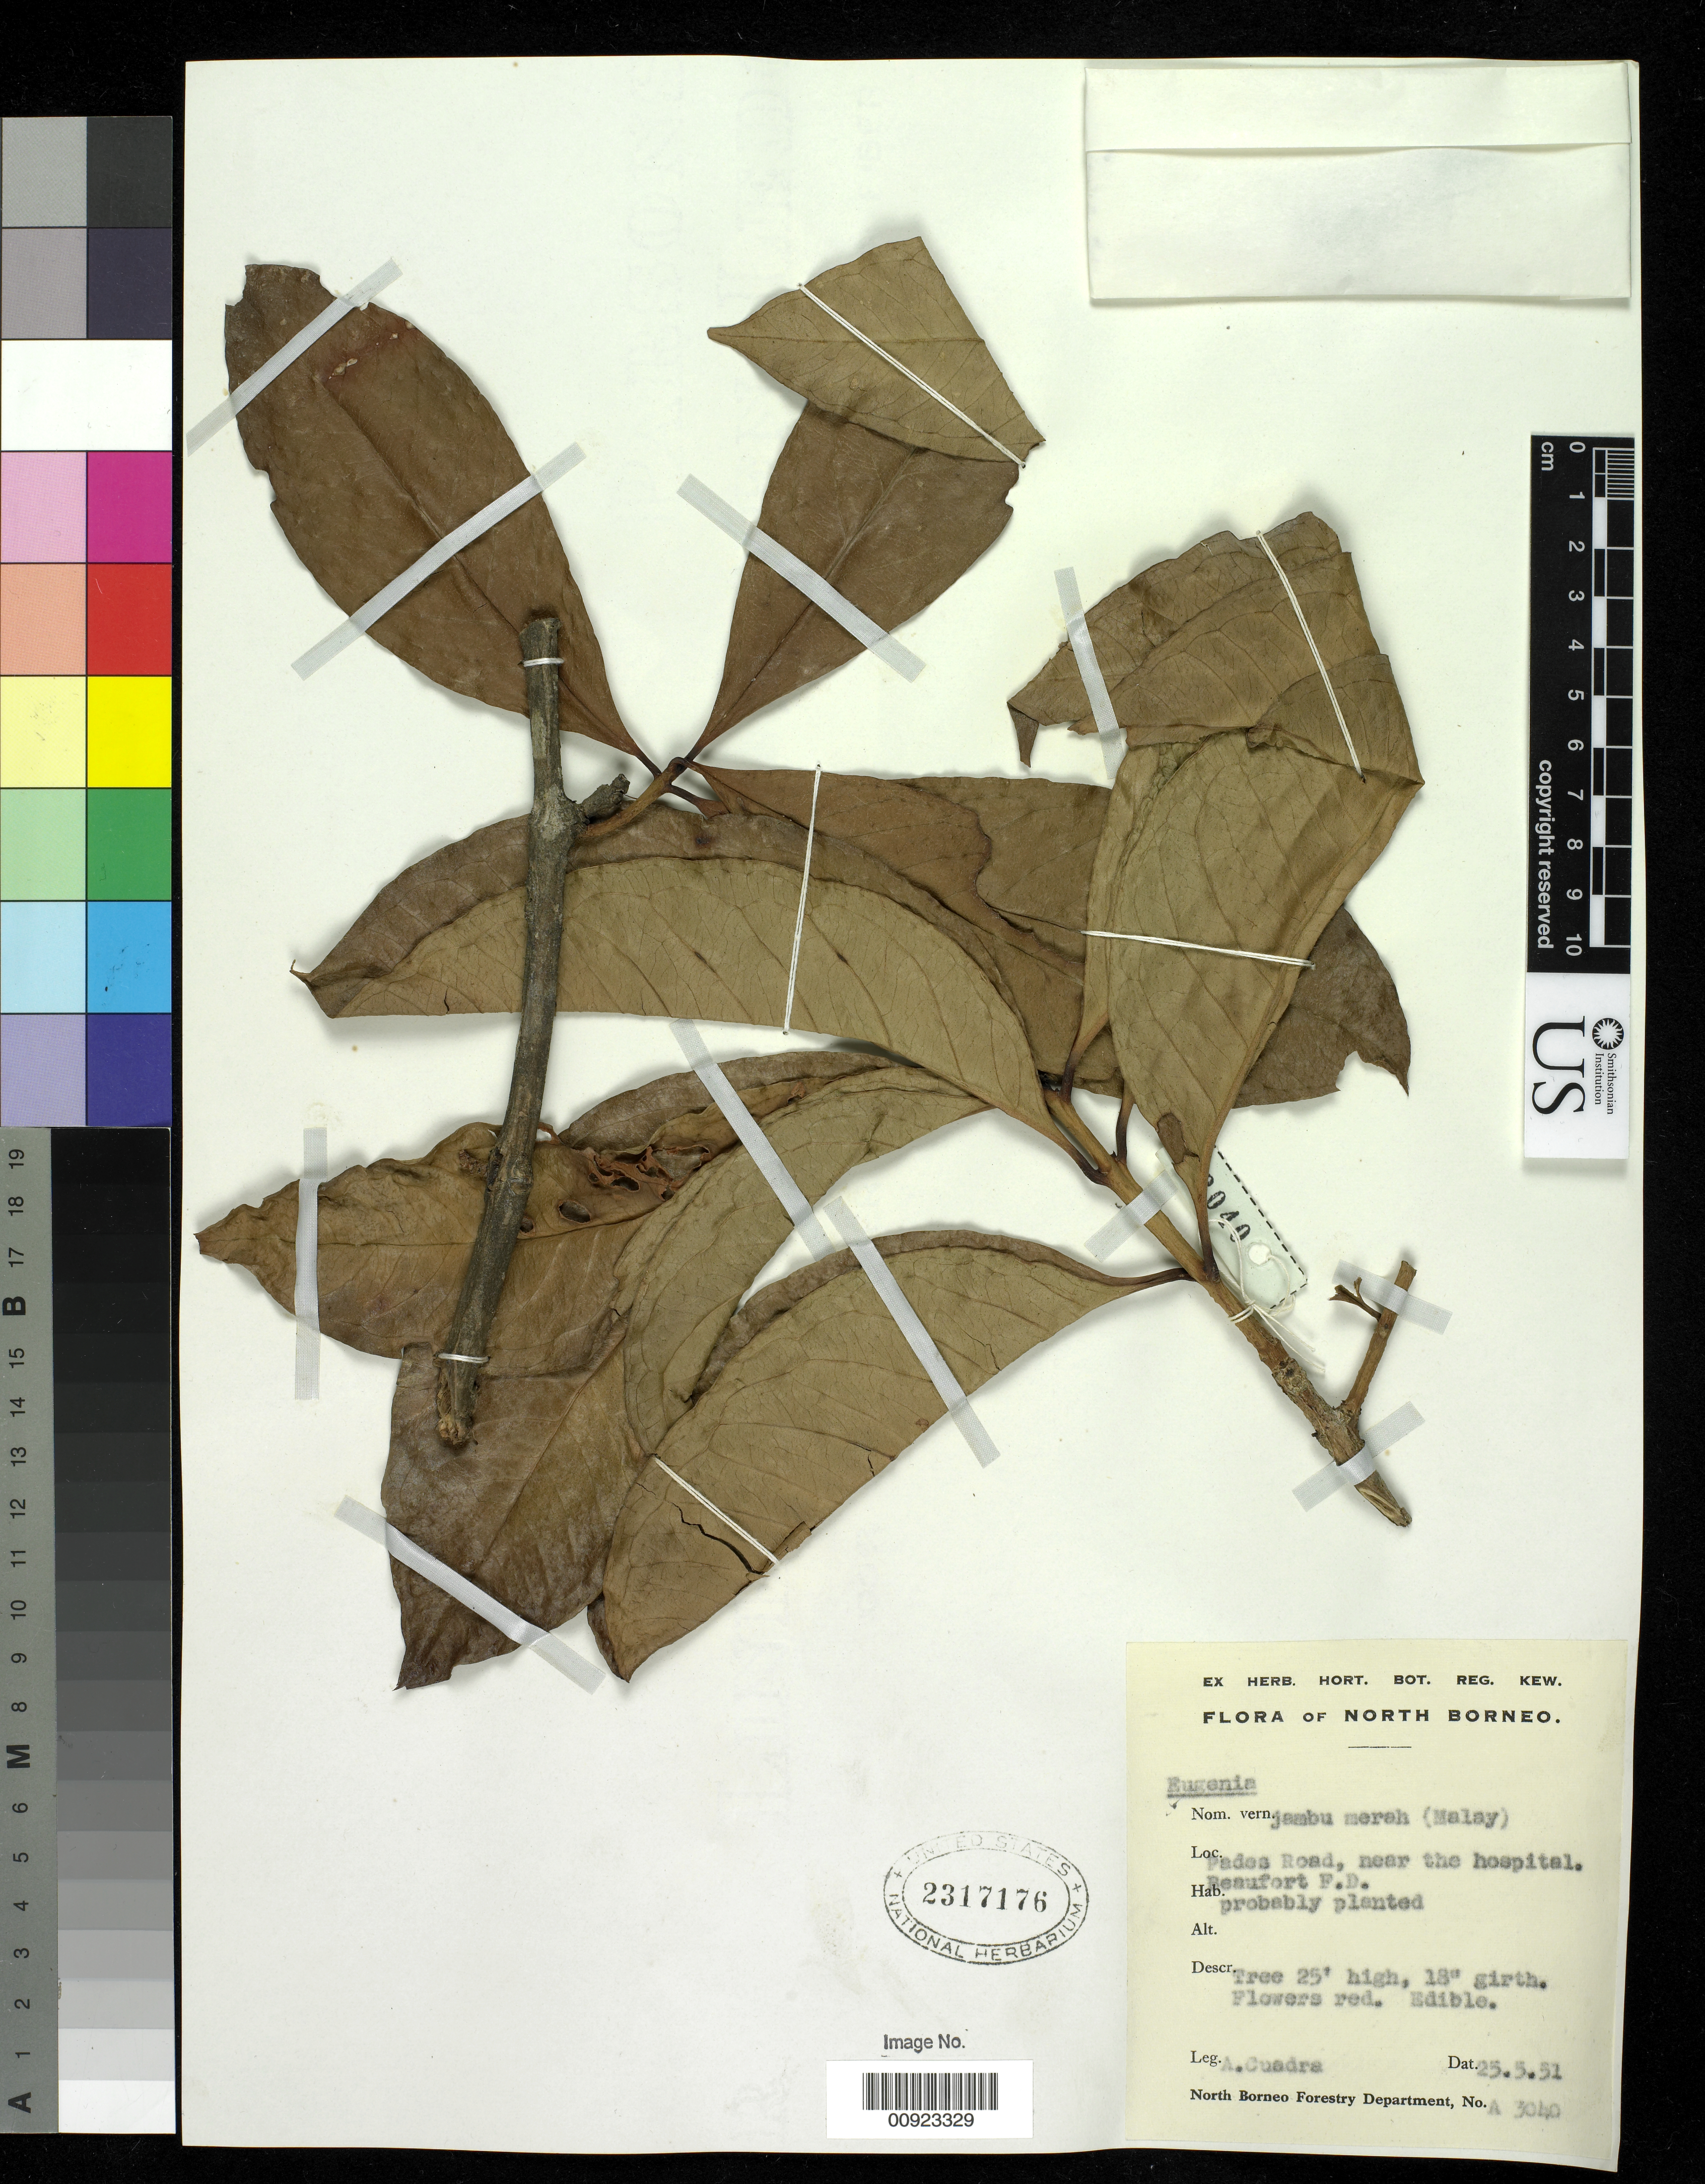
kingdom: Plantae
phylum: Tracheophyta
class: Magnoliopsida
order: Myrtales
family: Myrtaceae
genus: Syzygium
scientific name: Syzygium malaccense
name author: (L.) Merr. & L.M. Perry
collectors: A. Cuadra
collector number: A 3040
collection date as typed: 25 May 1951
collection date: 1951-05-25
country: Malaysia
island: Borneo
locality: Beaufort F.D., Padoa Road, near the hospital.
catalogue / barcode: US 2317176